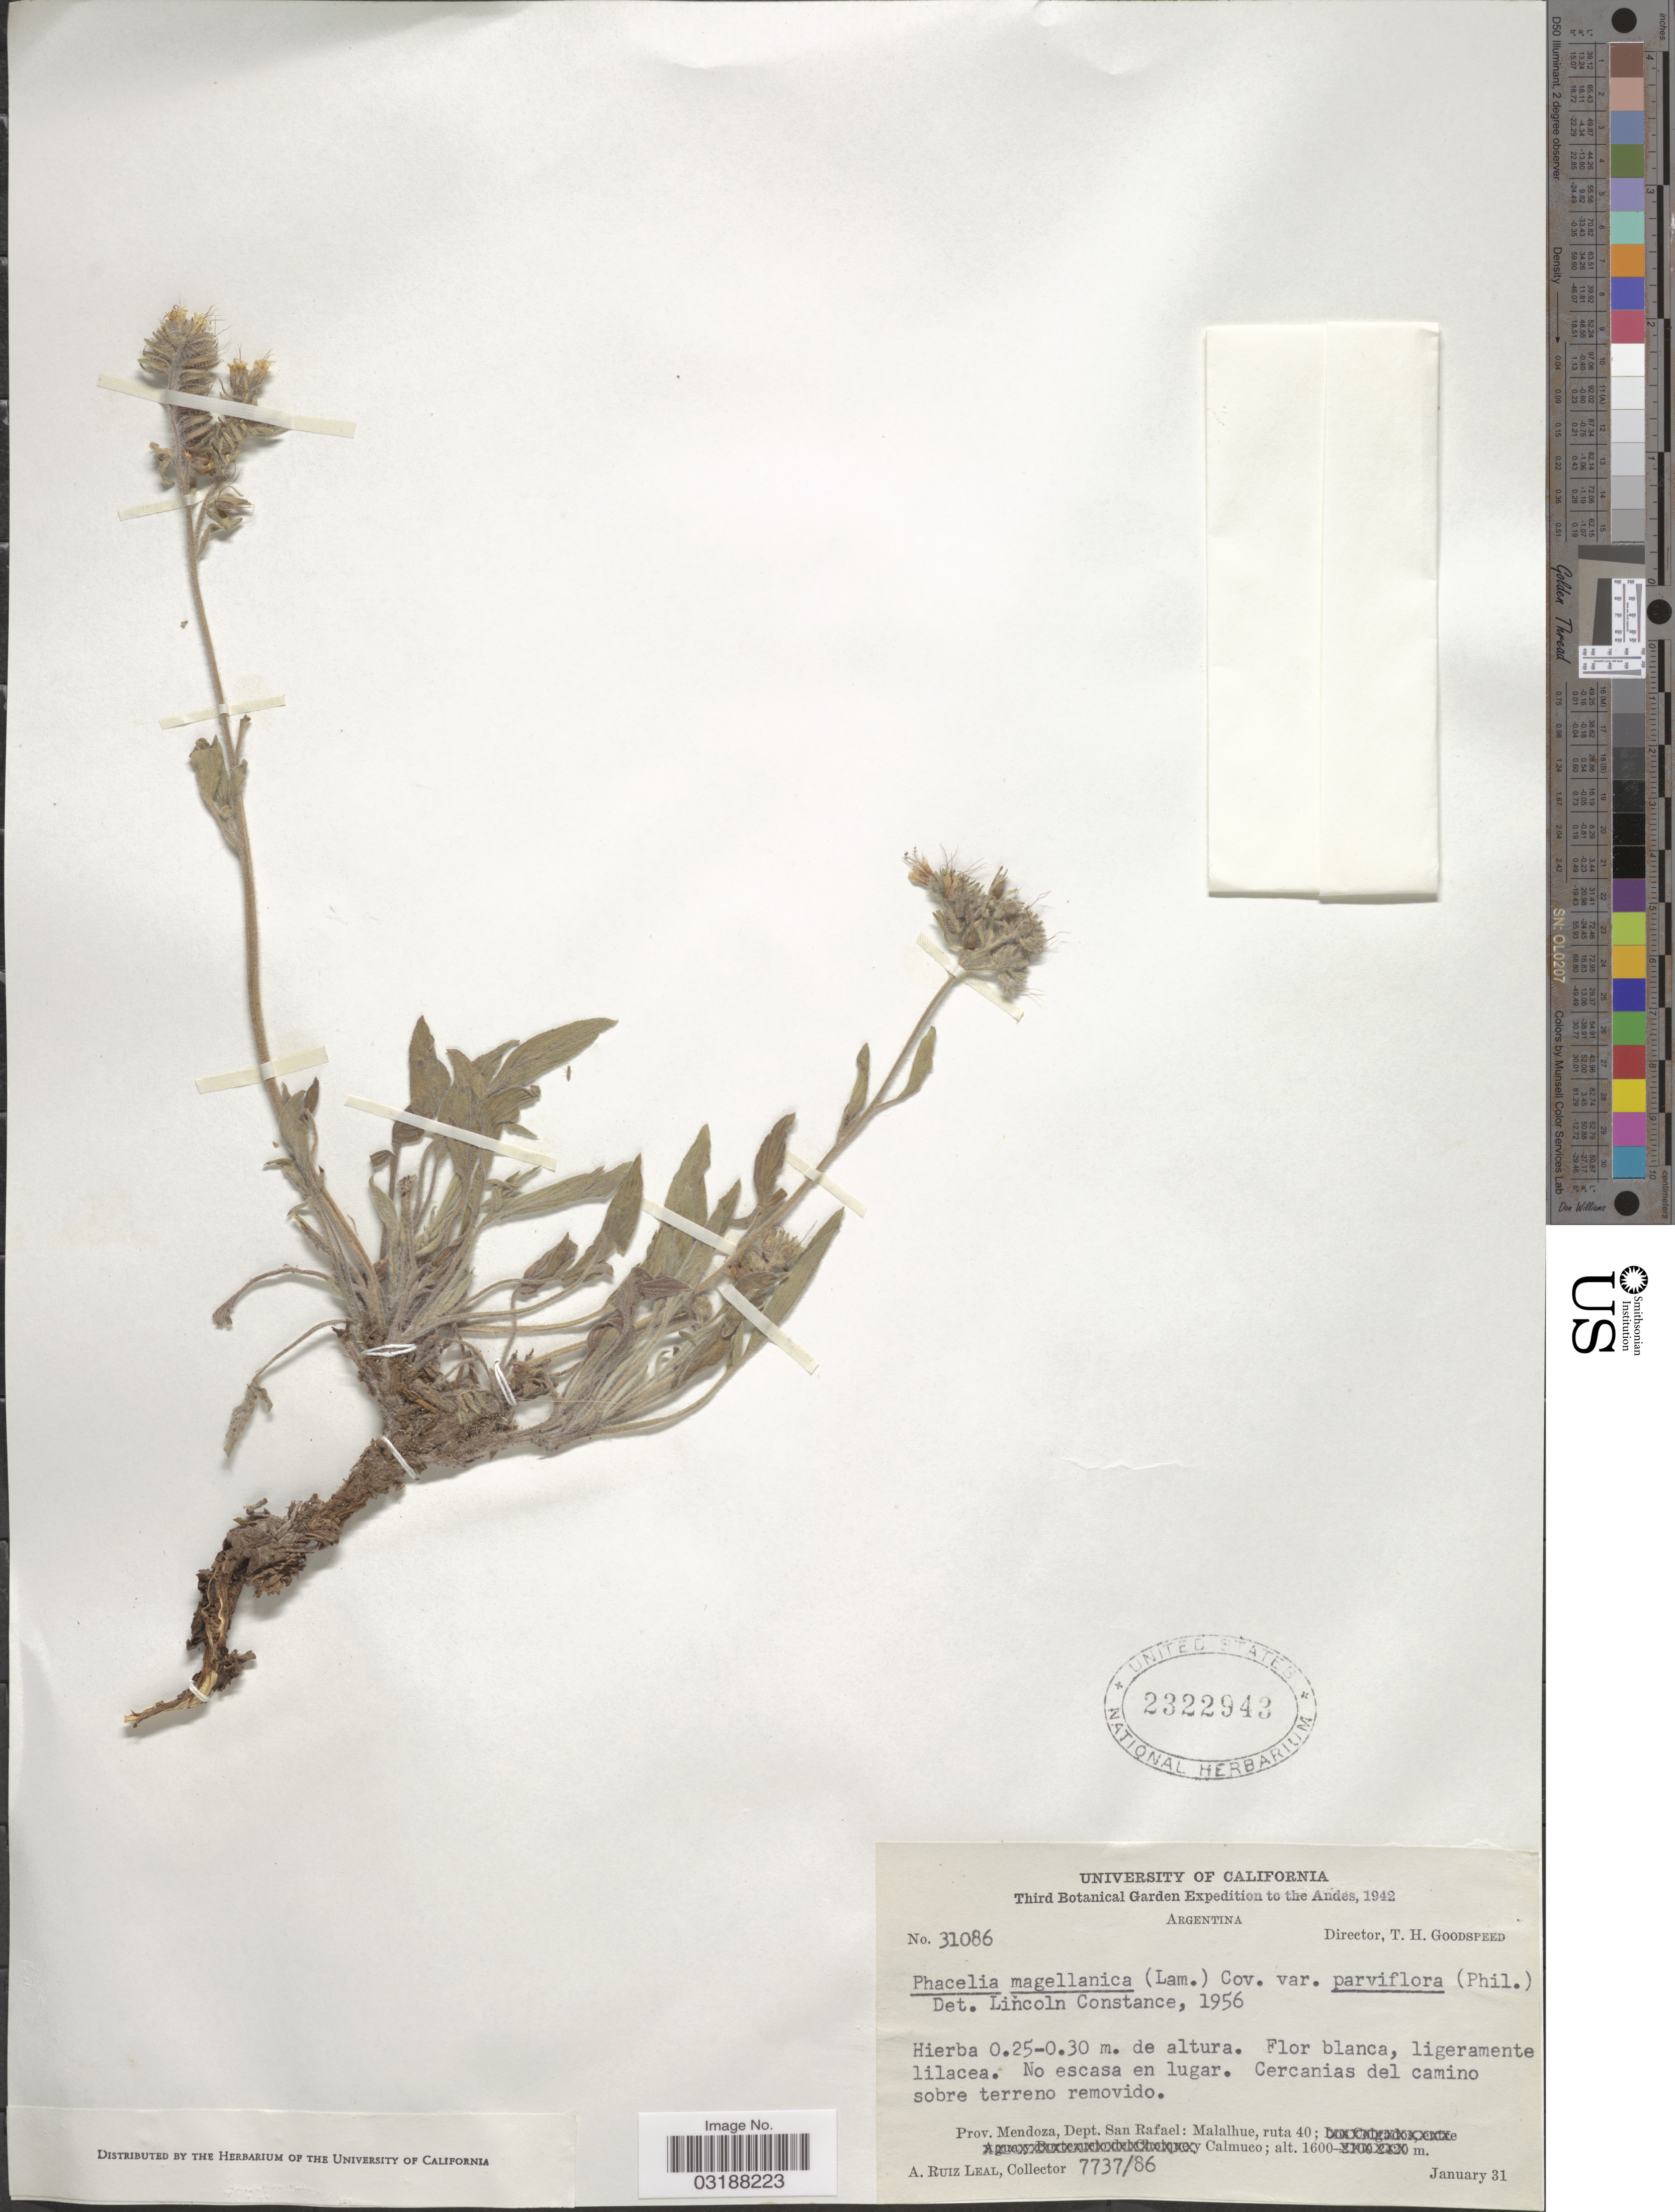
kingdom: Plantae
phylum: Tracheophyta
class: Magnoliopsida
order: Boraginales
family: Hydrophyllaceae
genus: Phacelia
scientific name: Phacelia magellanica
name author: (Lam.) Coville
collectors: A. R. Leal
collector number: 7737/86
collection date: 1942-01-31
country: Argentina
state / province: Mendoza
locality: The Andes, Prov. Mendoza, Dept. San Rafael: Malalhue, ruta 40; Calmuco.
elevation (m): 1600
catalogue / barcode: US 2322943